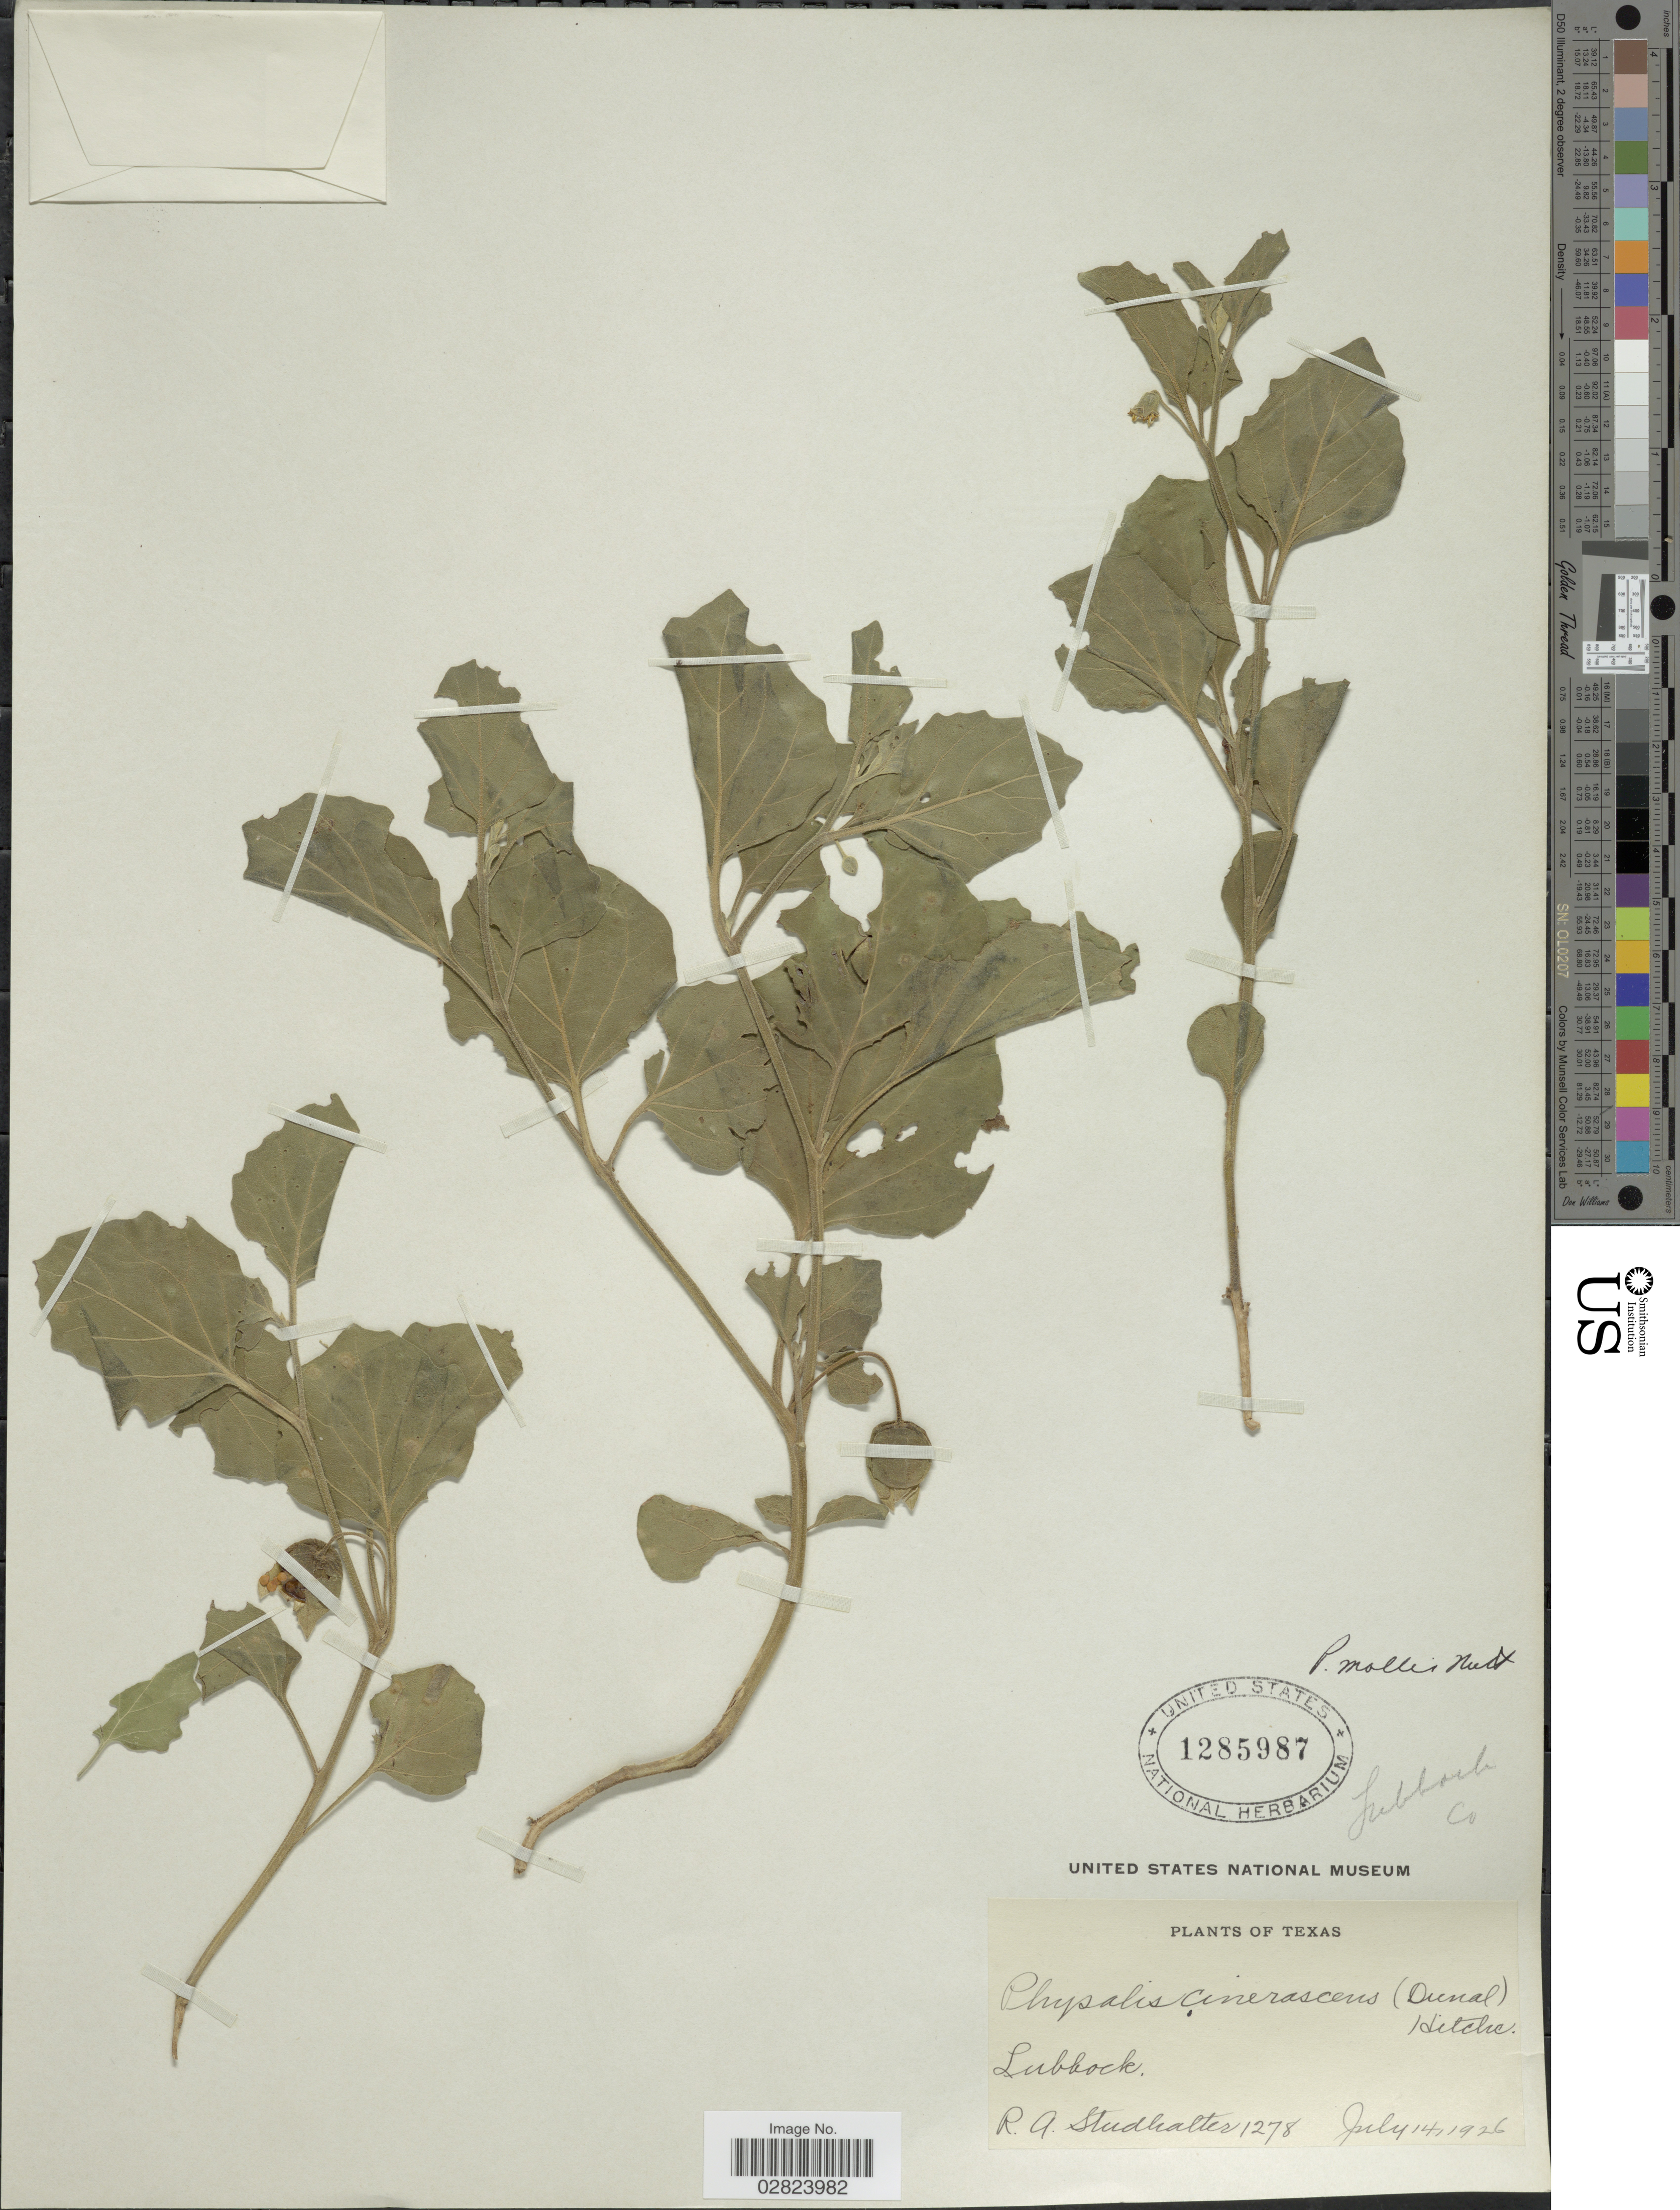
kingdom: Plantae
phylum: Tracheophyta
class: Magnoliopsida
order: Solanales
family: Solanaceae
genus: Physalis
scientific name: Physalis mollis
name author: Nutt.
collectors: R. Studhalter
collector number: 1278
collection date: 1926-07-14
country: United States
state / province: Texas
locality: Lubbock. Lubbock Co.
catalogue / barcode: US 1285987